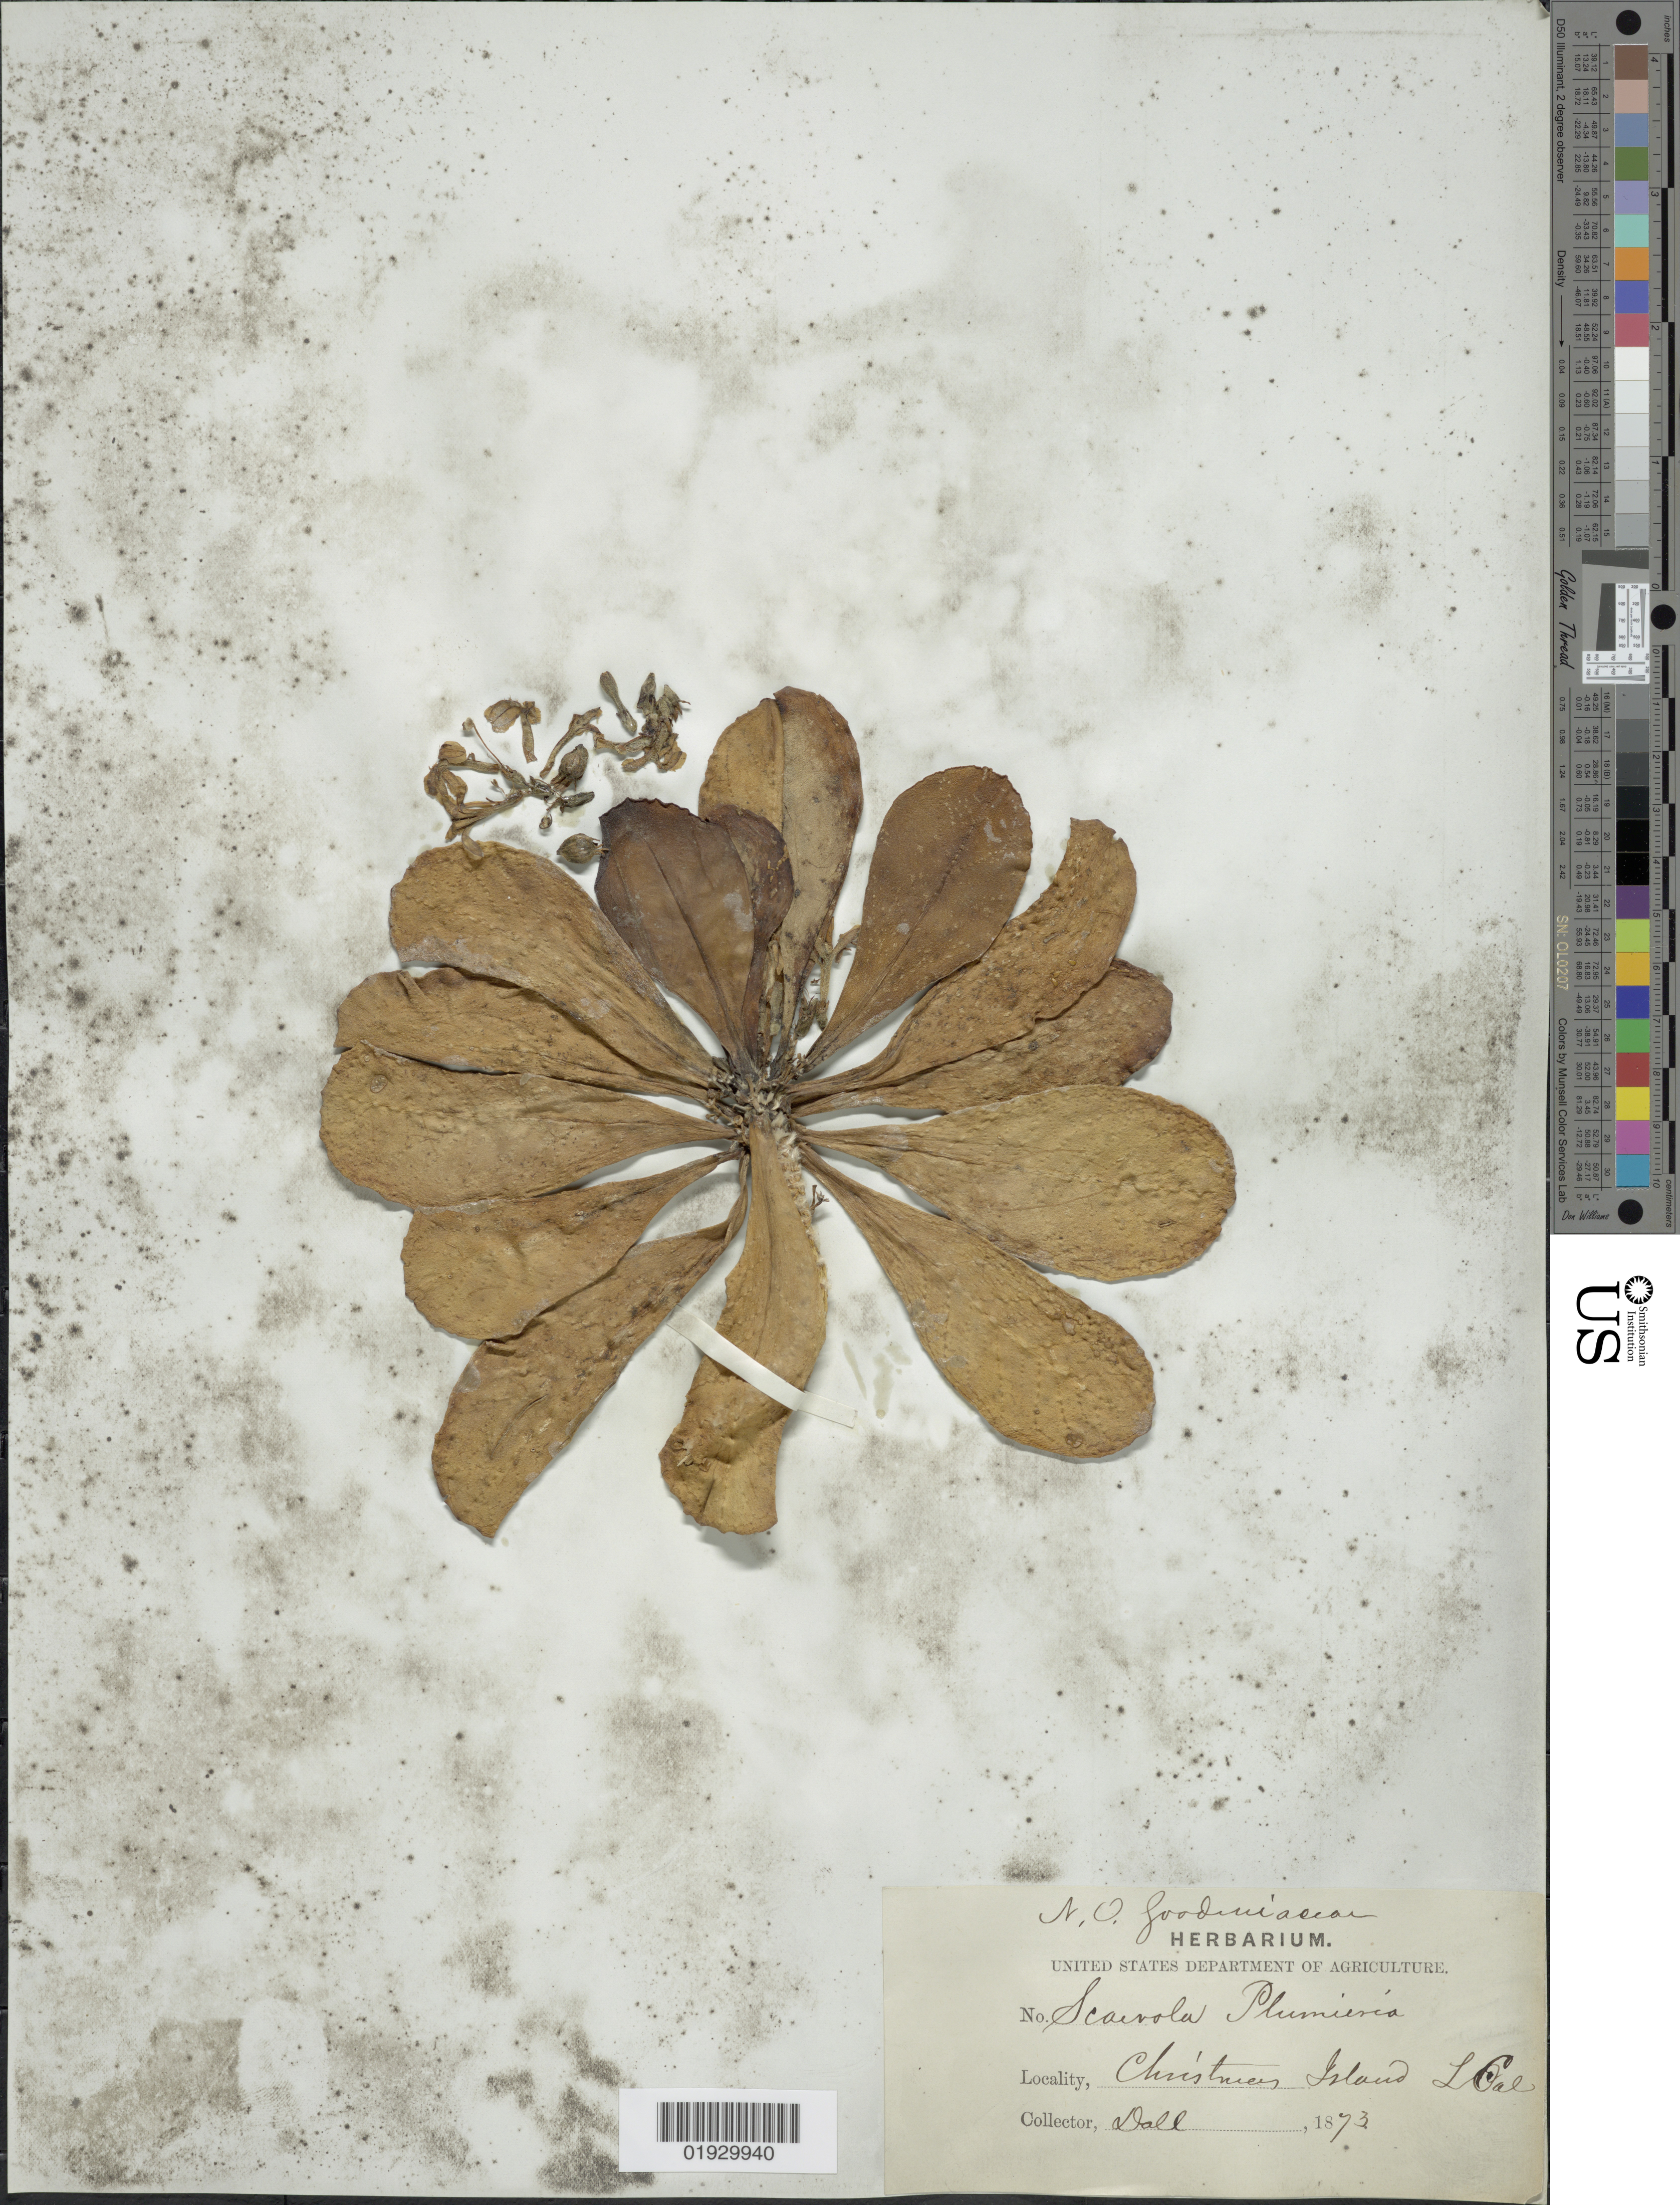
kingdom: Plantae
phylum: Tracheophyta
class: Magnoliopsida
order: Asterales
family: Goodeniaceae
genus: Scaevola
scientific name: Scaevola taccada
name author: (Gaertn.) Roxb.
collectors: -. Dall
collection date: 1873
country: Mexico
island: Christmas Island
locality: Christmas Island. L Cal [lower California = Baja Mexico; Isla Navidad?]